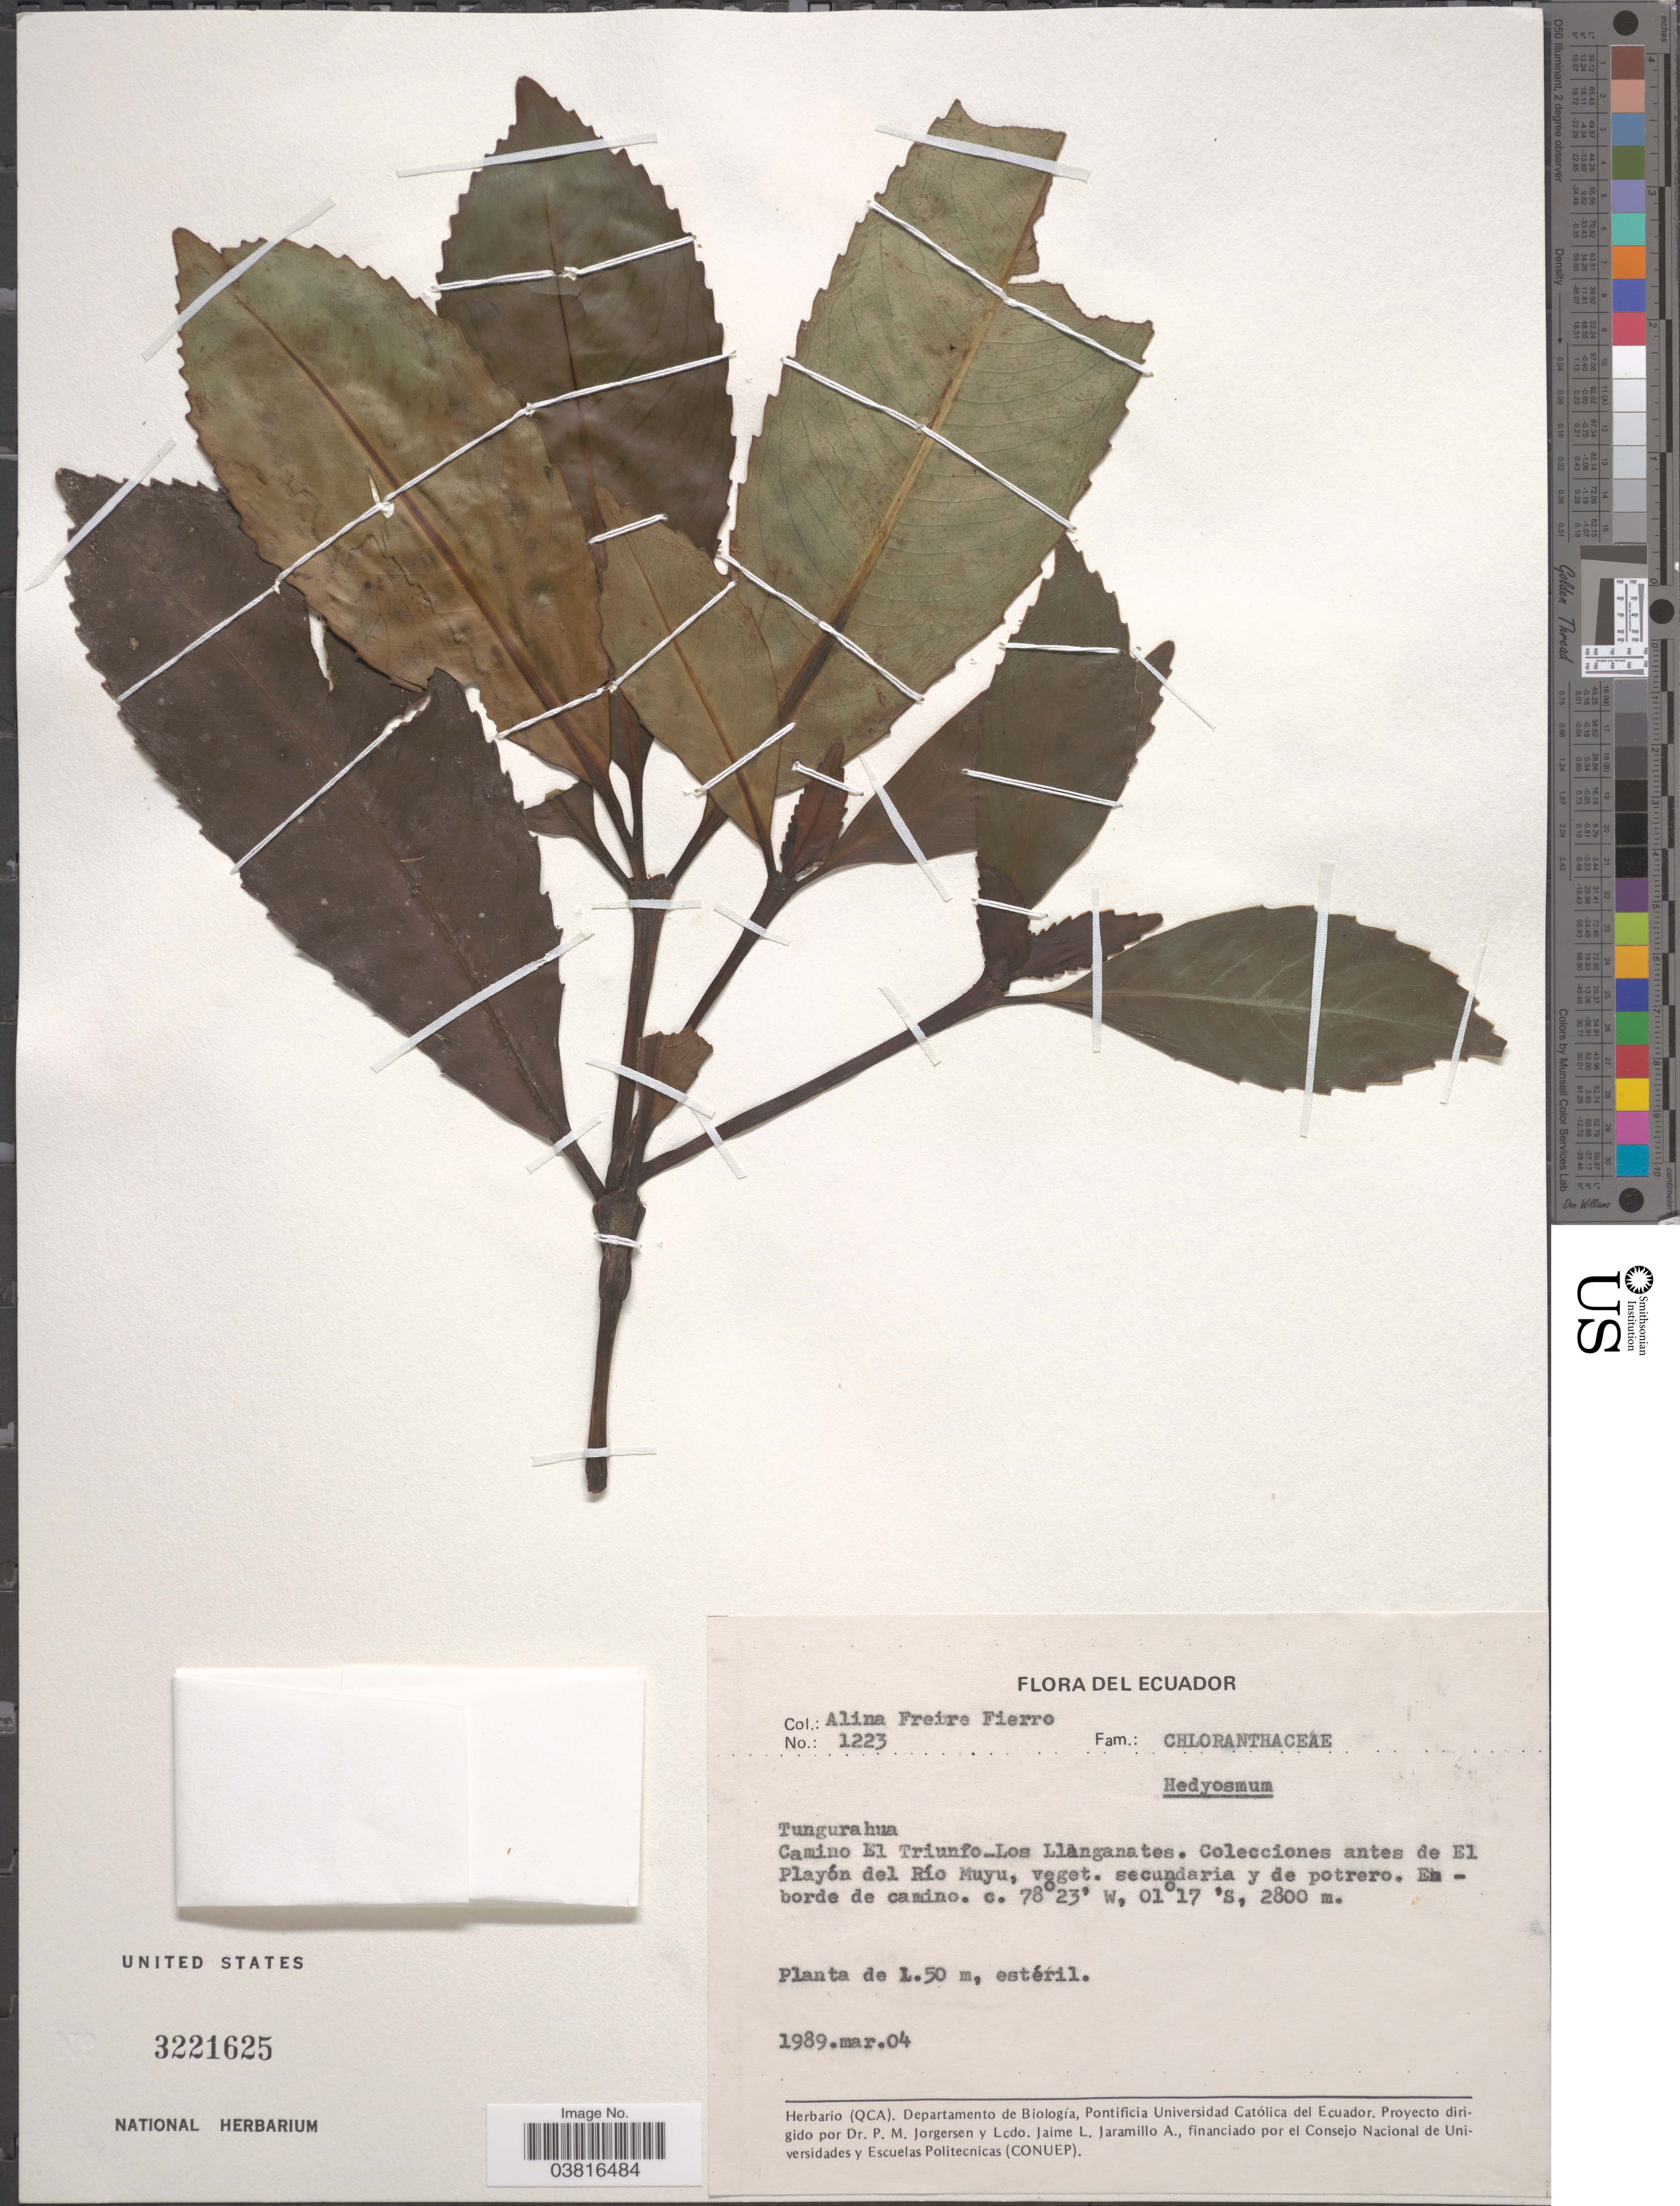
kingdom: Plantae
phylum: Tracheophyta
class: Magnoliopsida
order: Chloranthales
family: Chloranthaceae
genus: Hedyosmum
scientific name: Hedyosmum sp.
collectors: A. Freire-Fierro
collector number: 1223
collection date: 1989-03-04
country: Ecuador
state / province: Tungurahua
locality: Camino El Triunfo. Los Llanganates. Antes de El Playón del Río Muyu.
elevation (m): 2800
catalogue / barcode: US 3221625